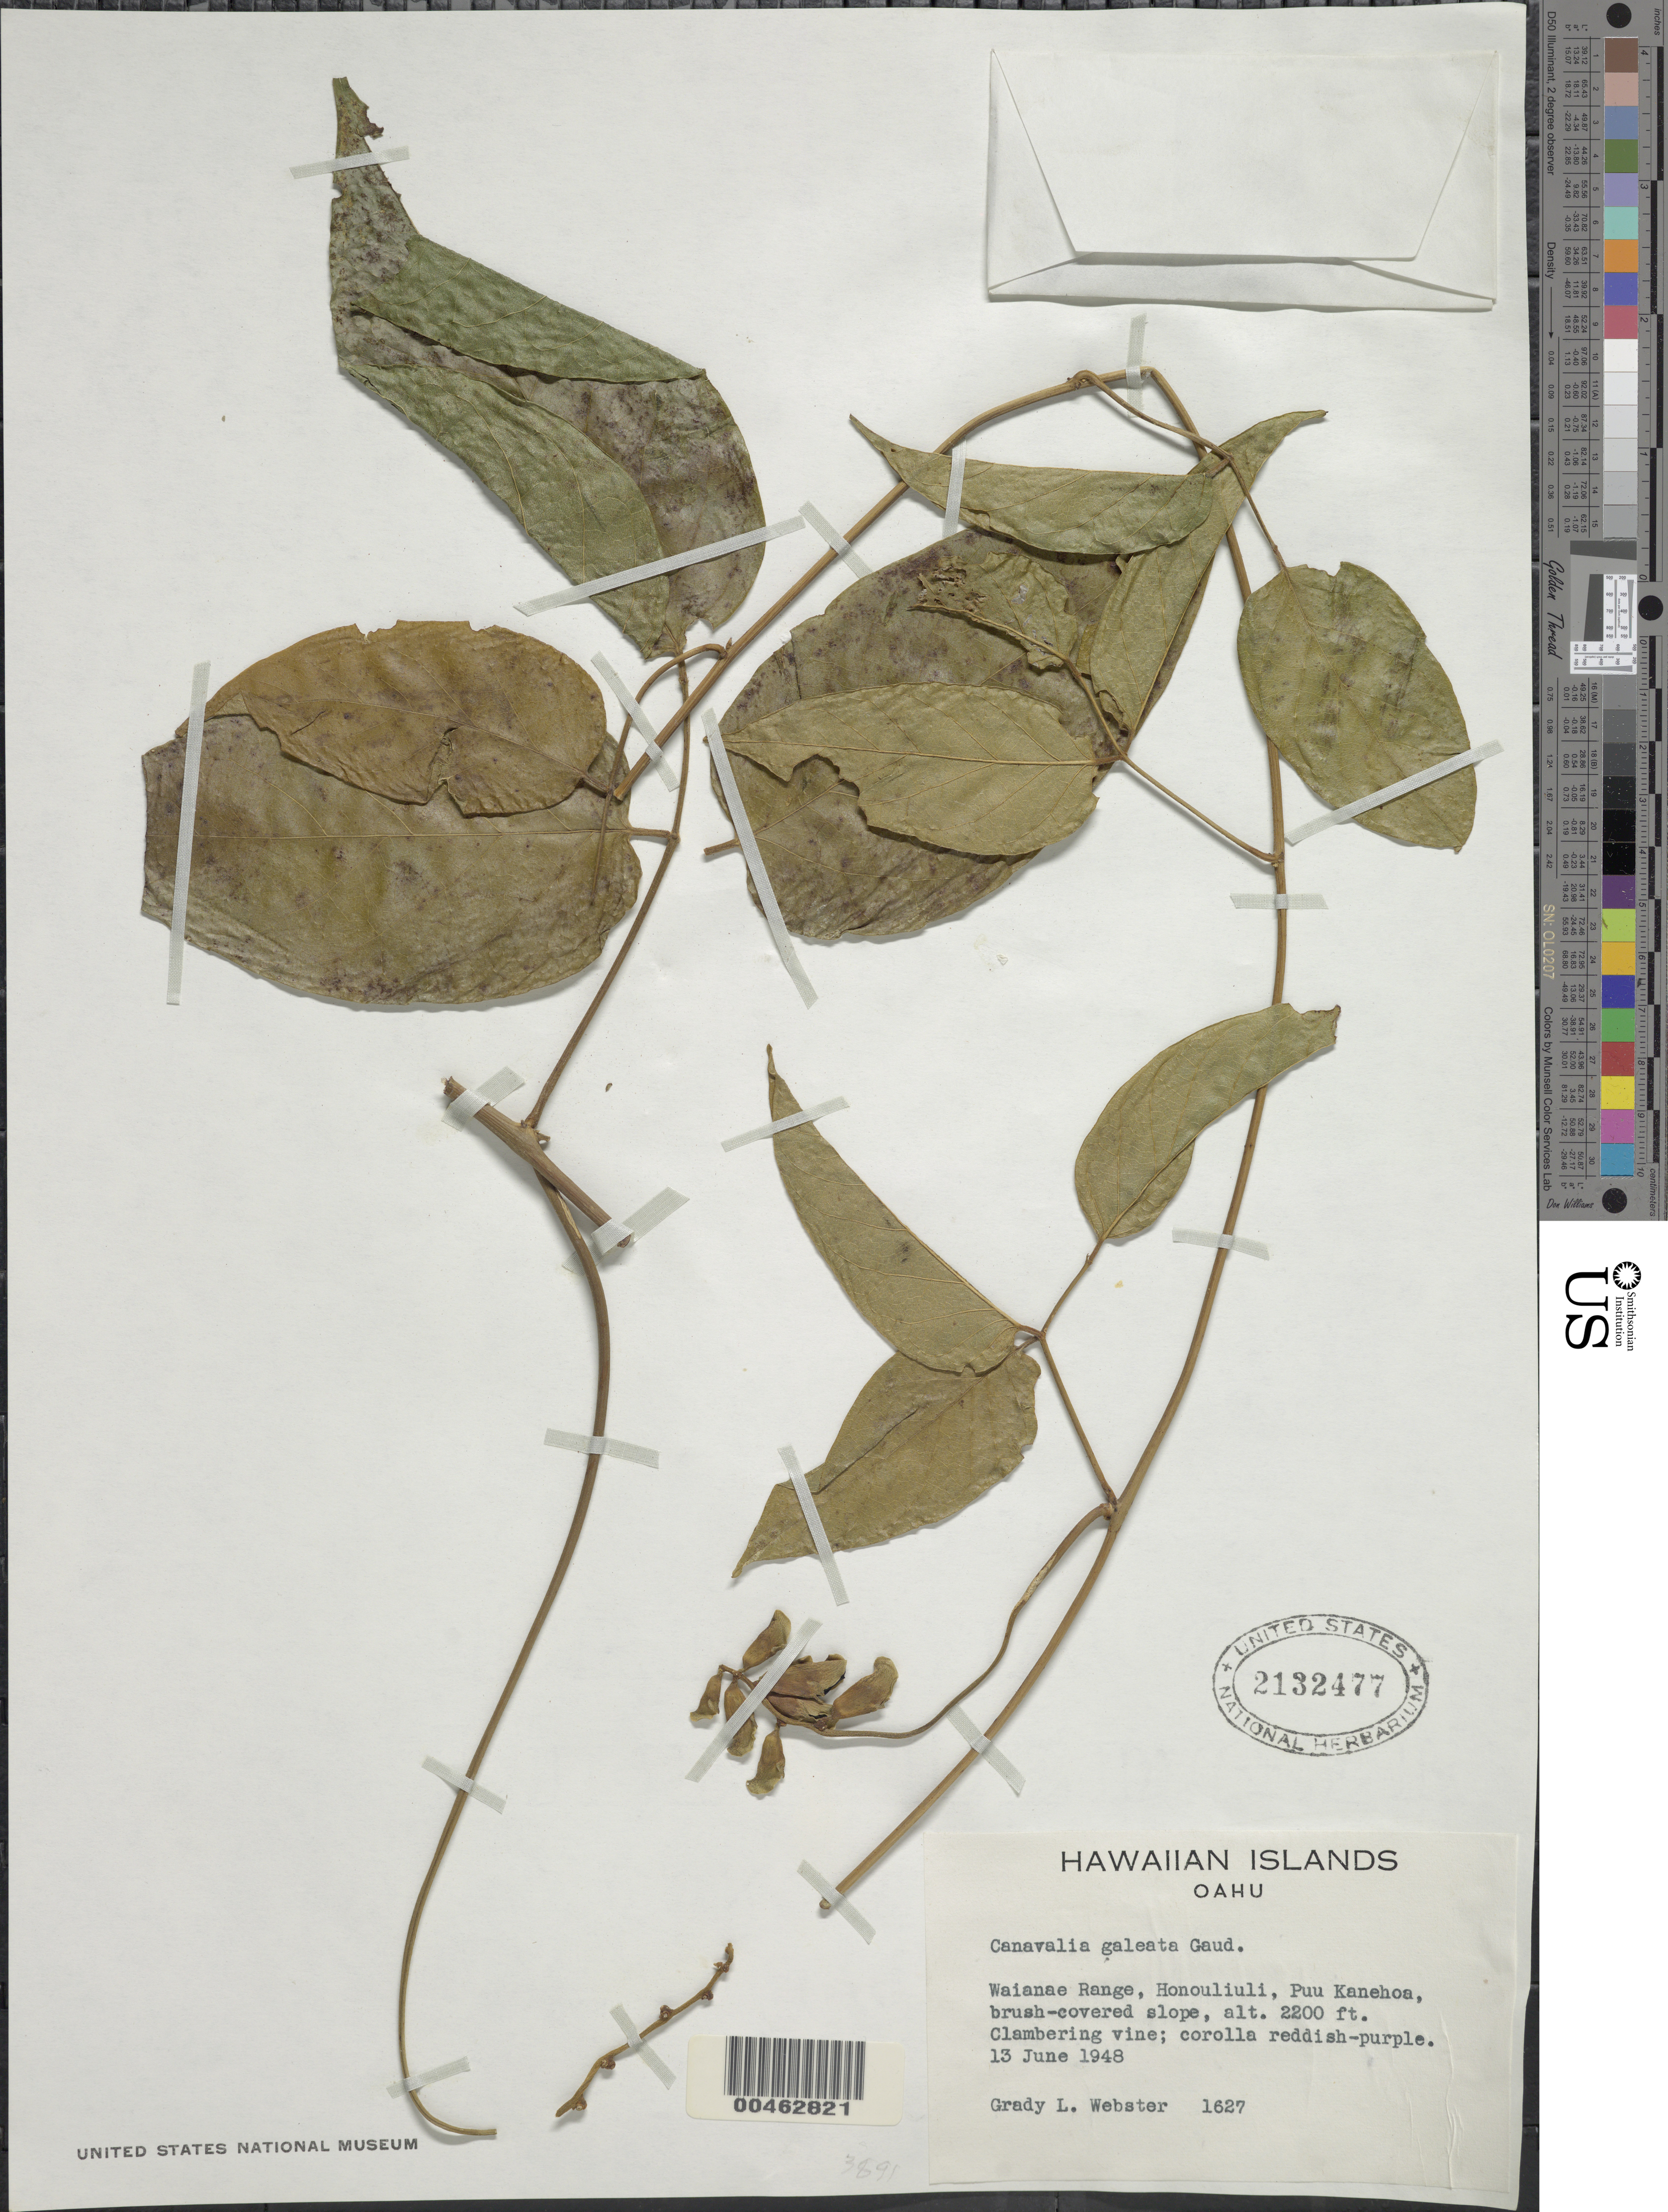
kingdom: Plantae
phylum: Tracheophyta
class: Magnoliopsida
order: Fabales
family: Fabaceae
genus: Canavalia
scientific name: Canavalia galeata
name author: Gaudich.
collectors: G. L. Webster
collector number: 1627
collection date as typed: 13 Jun 1948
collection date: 1948-06-13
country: United States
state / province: Hawaii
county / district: Honolulu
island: Oahu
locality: Waianae Range, Honouliuli, Puu Kanehoa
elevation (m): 671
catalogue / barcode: US 2132477